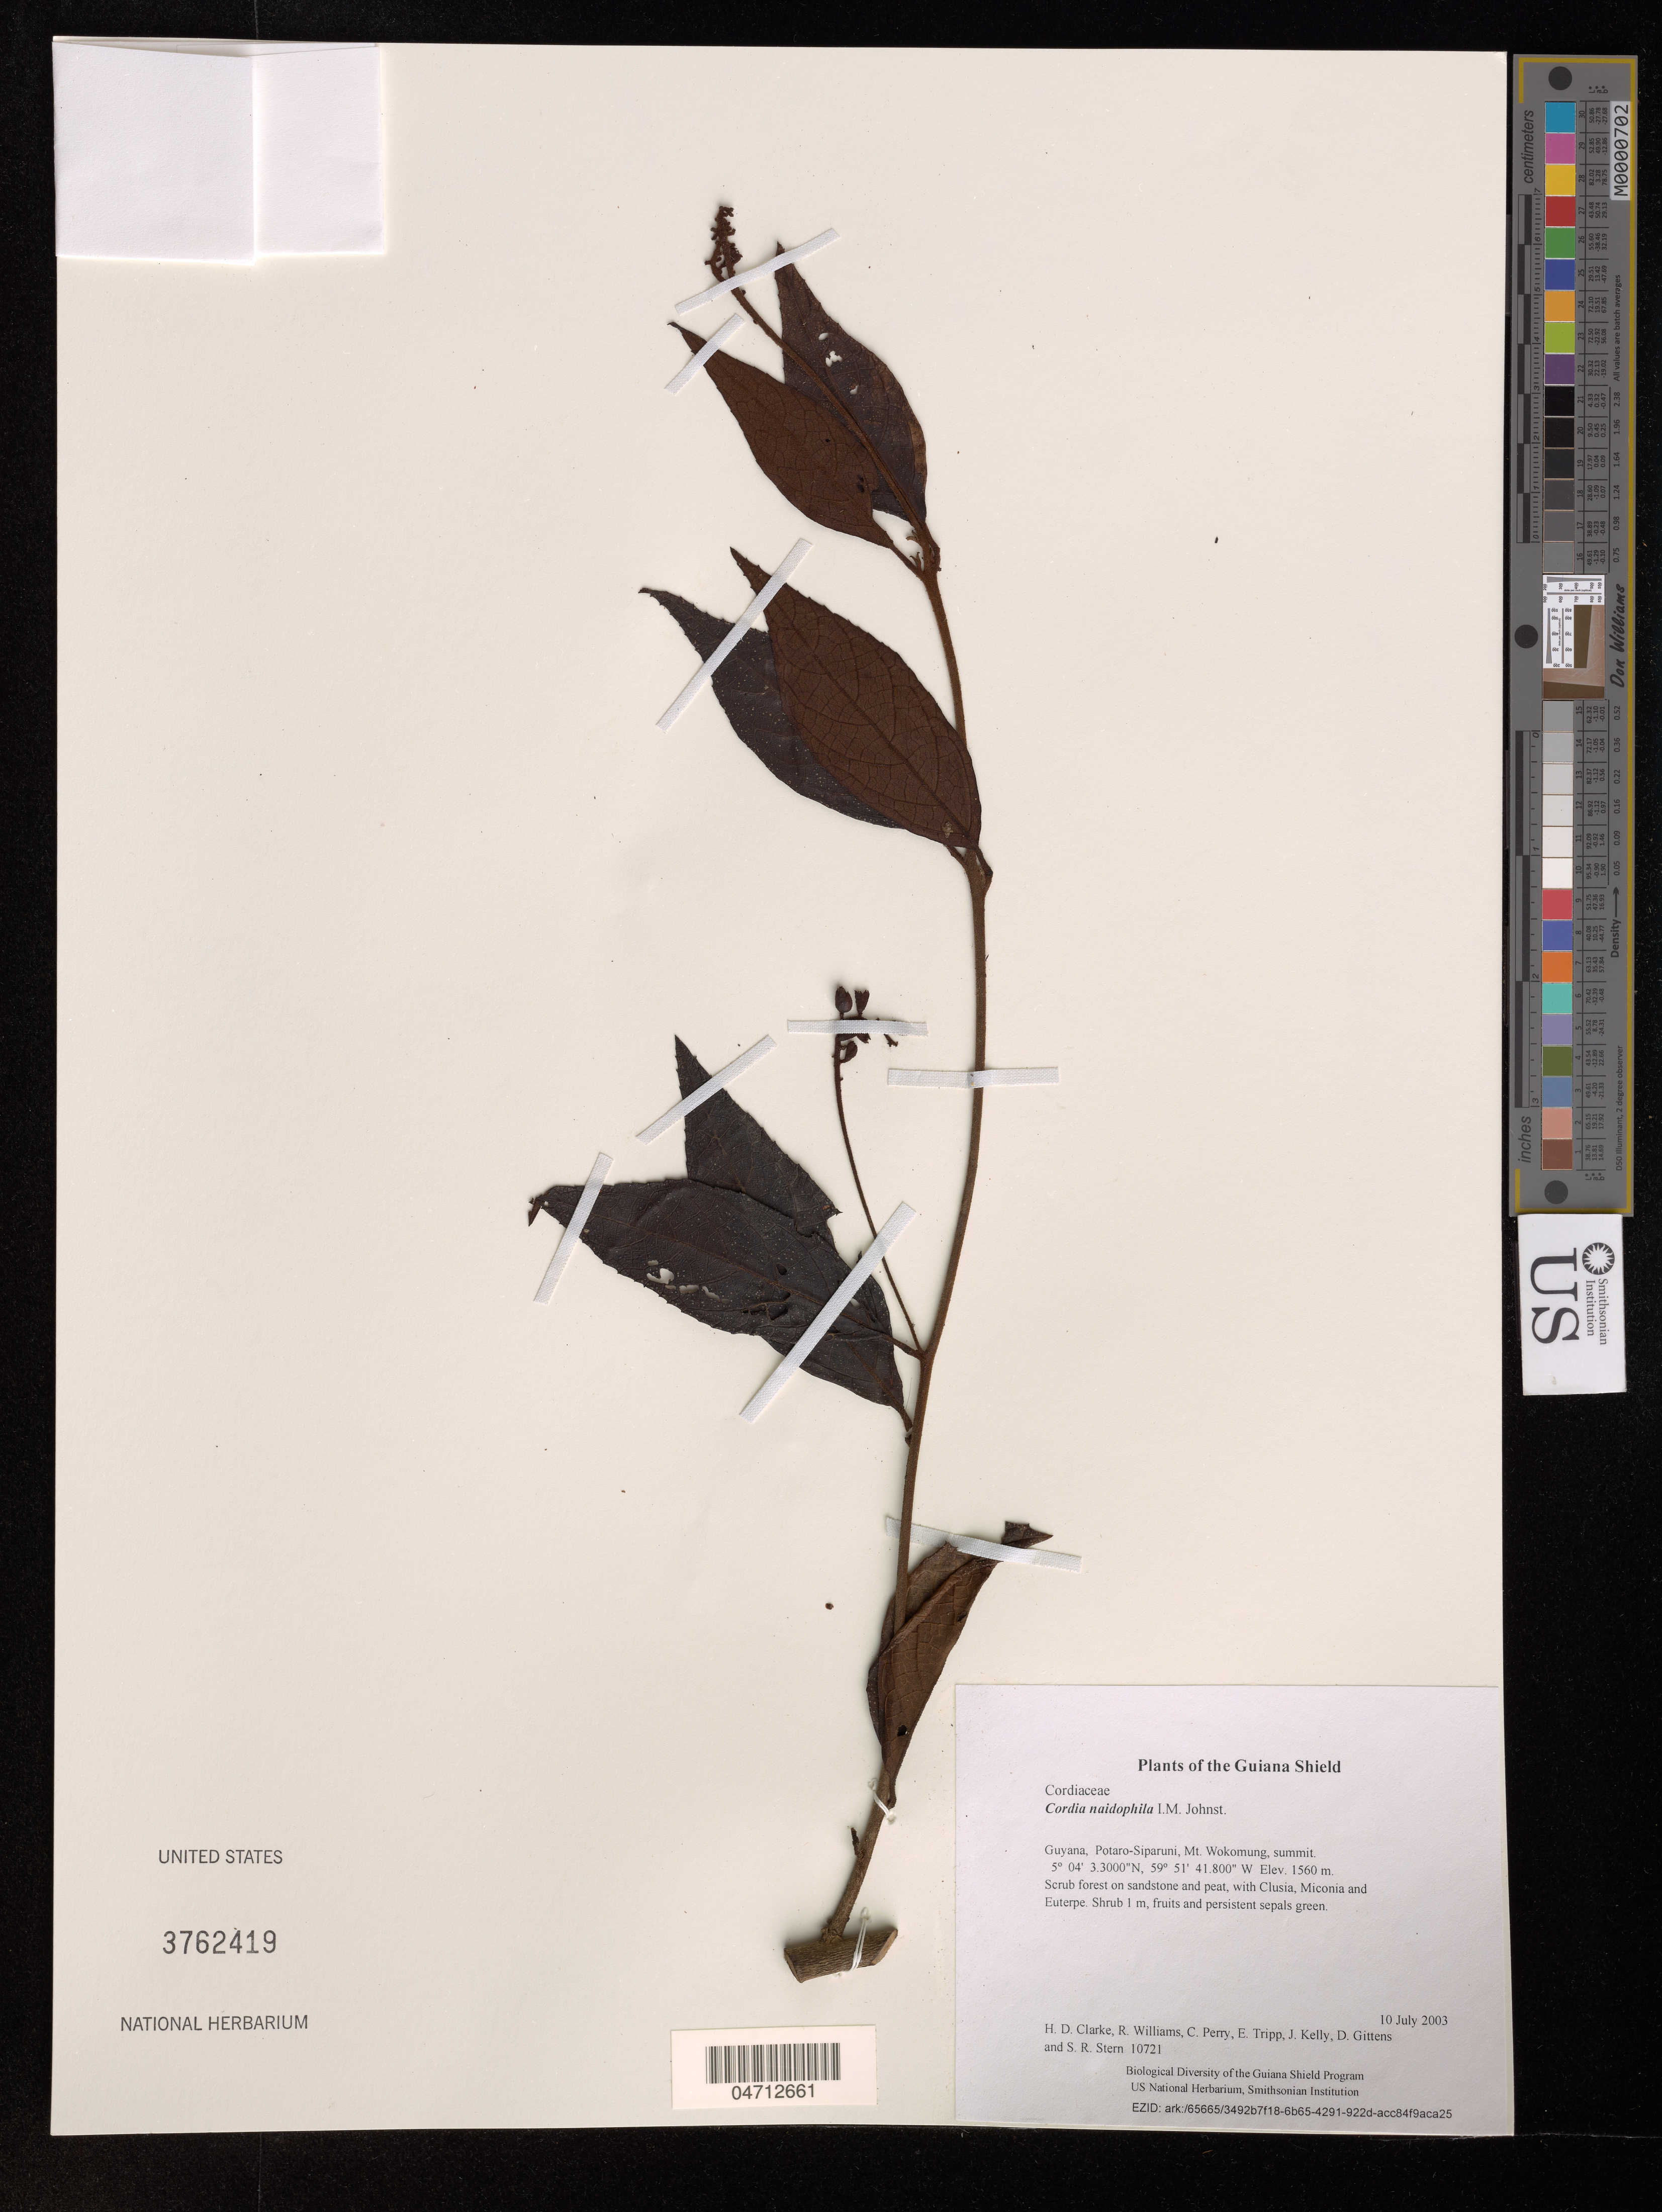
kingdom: Plantae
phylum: Tracheophyta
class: Magnoliopsida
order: Boraginales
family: Cordiaceae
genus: Cordia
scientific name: Cordia naidophila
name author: I.M. Johnst.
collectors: H. D. Clarke, R. Williams, C. Perry, E. Tripp, J. Kelly, D. Gittens & S. R. Stern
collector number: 10721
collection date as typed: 10 July 2003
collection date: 2003-07-10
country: Guyana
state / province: Potaro-Siparuni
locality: Mt. Wokomung, summit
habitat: Scrub forest on sandstone and peat, with Clusia, Miconia and Euterpe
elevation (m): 1560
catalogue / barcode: US 3762419